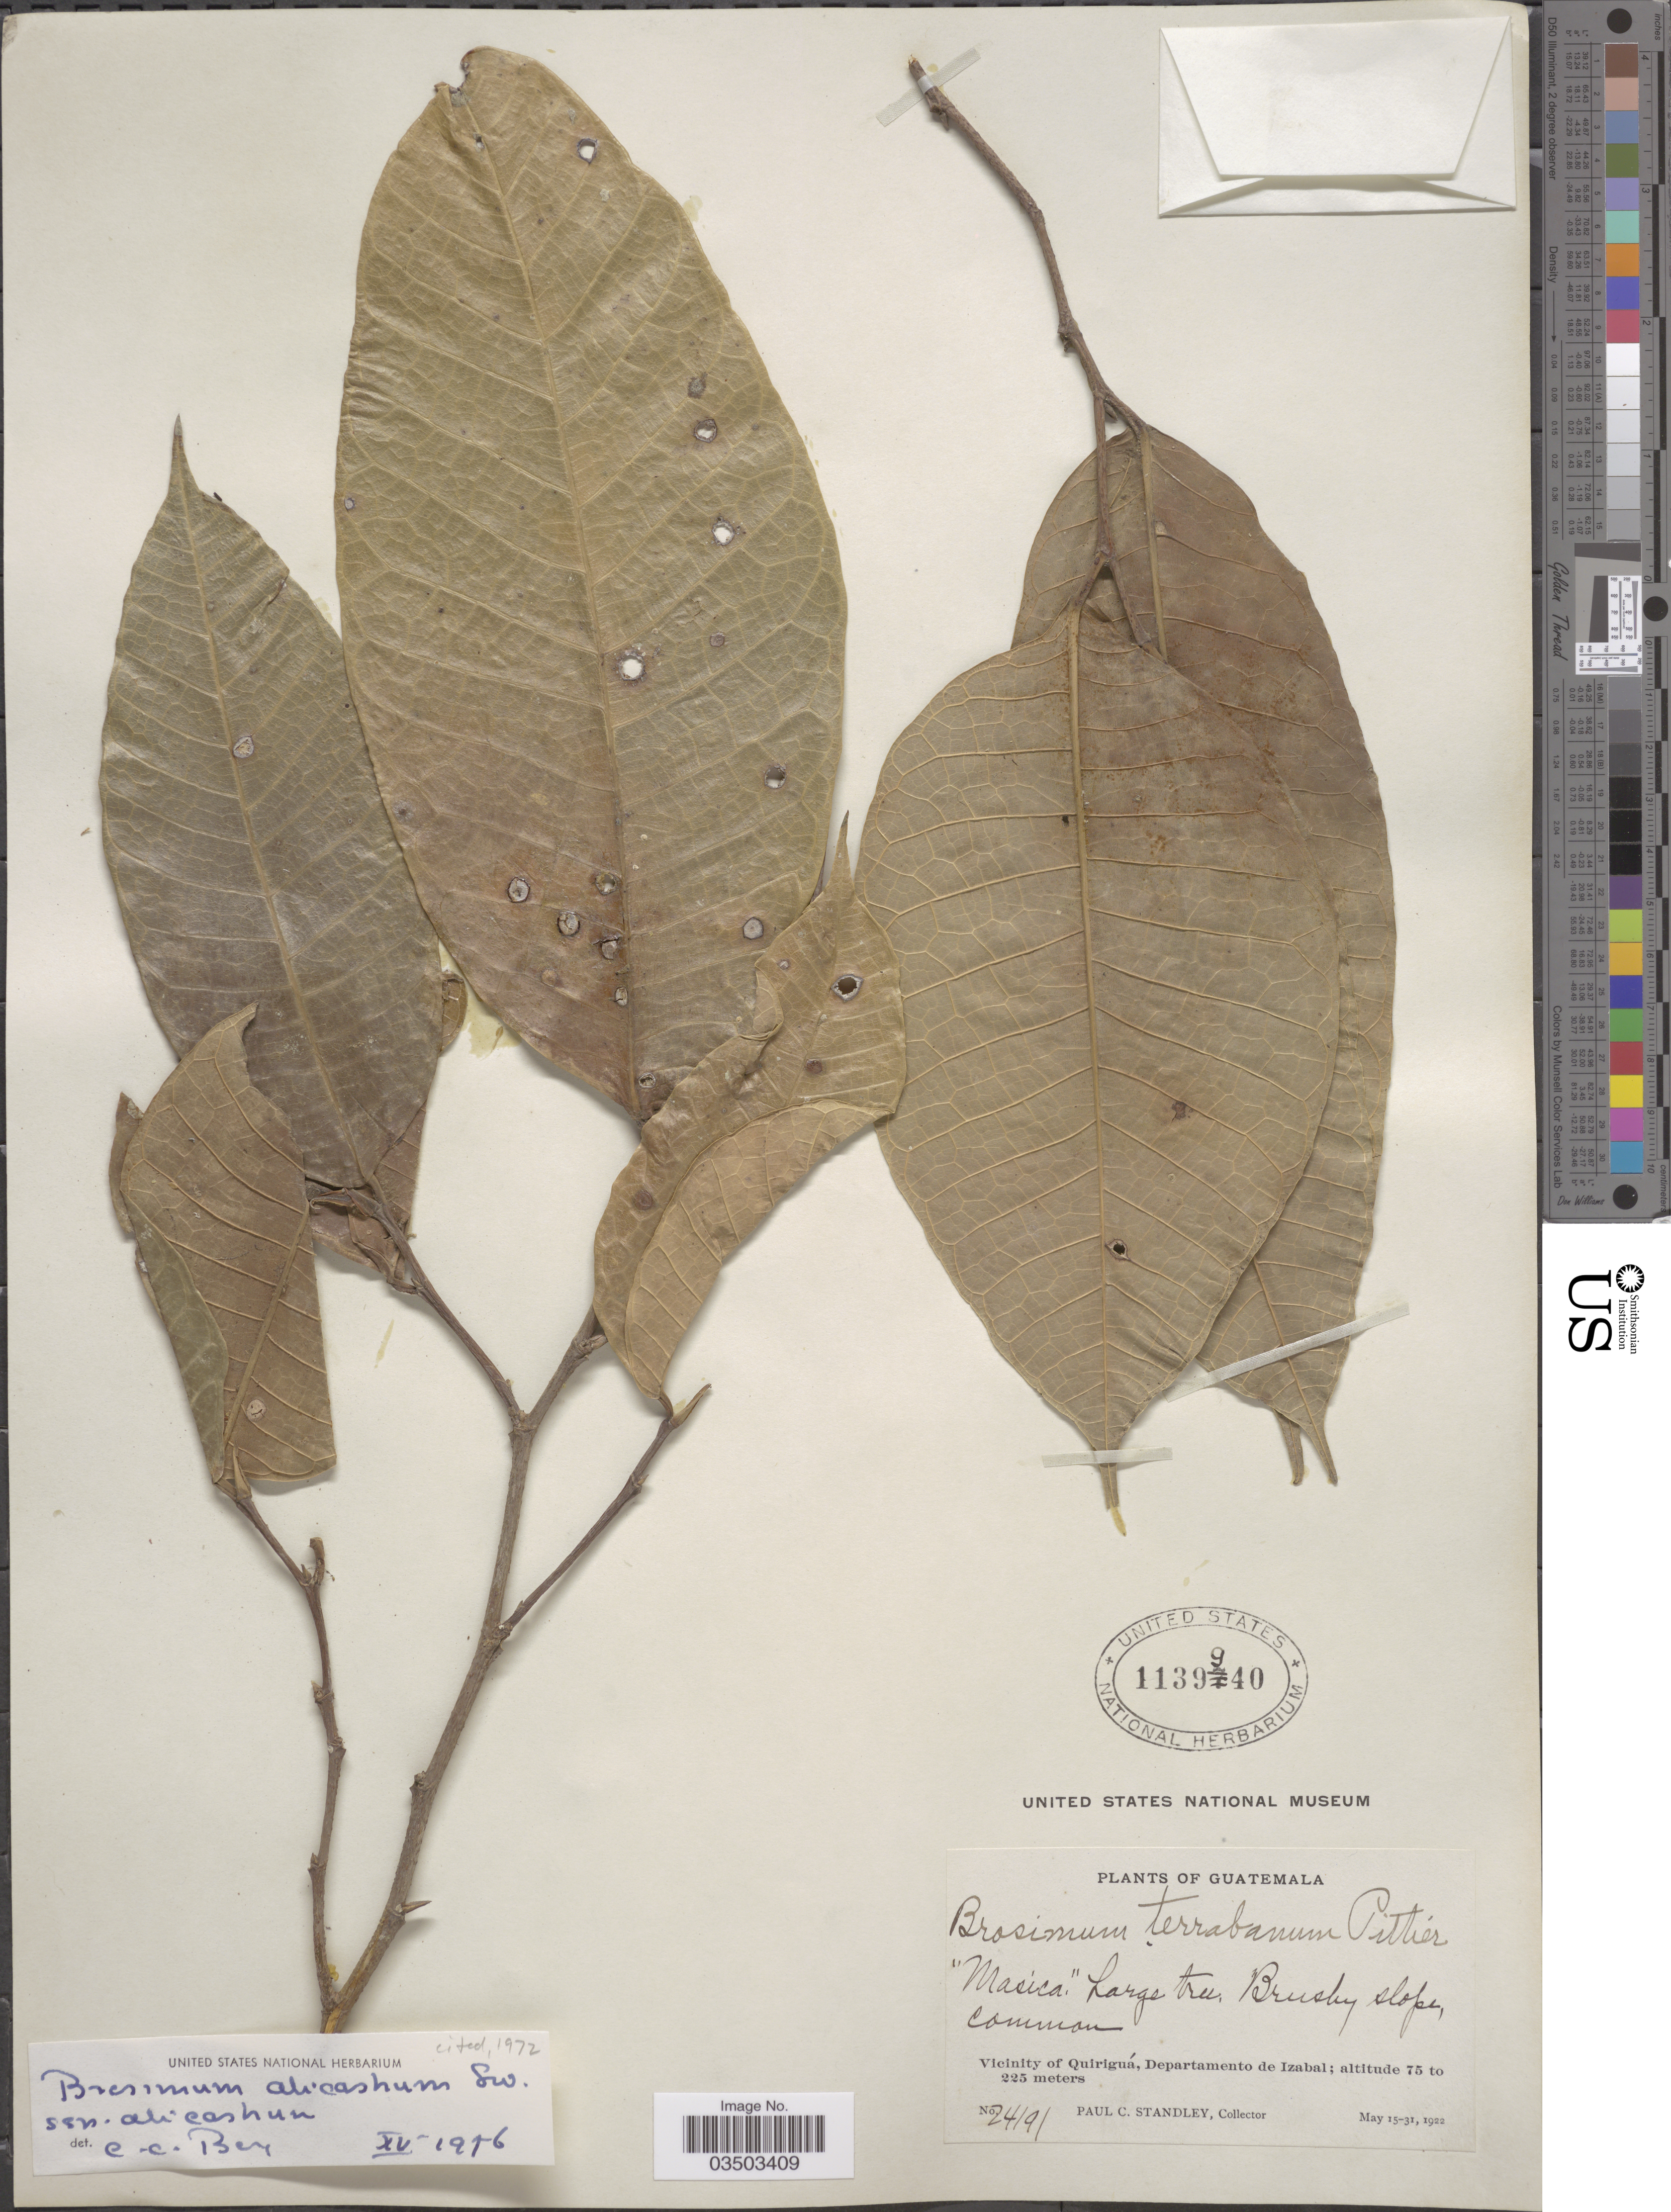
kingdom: Plantae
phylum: Tracheophyta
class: Magnoliopsida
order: Rosales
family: Moraceae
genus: Brosimum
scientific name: Brosimum alicastrum subsp. alicastrum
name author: Sw.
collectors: P. C. Standley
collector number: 24191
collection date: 1922-05-15/1922-05-31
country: Guatemala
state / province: Izabal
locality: Vicinity of Quiriguá, Departamento de Izabal.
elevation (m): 75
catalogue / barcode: US 1139940